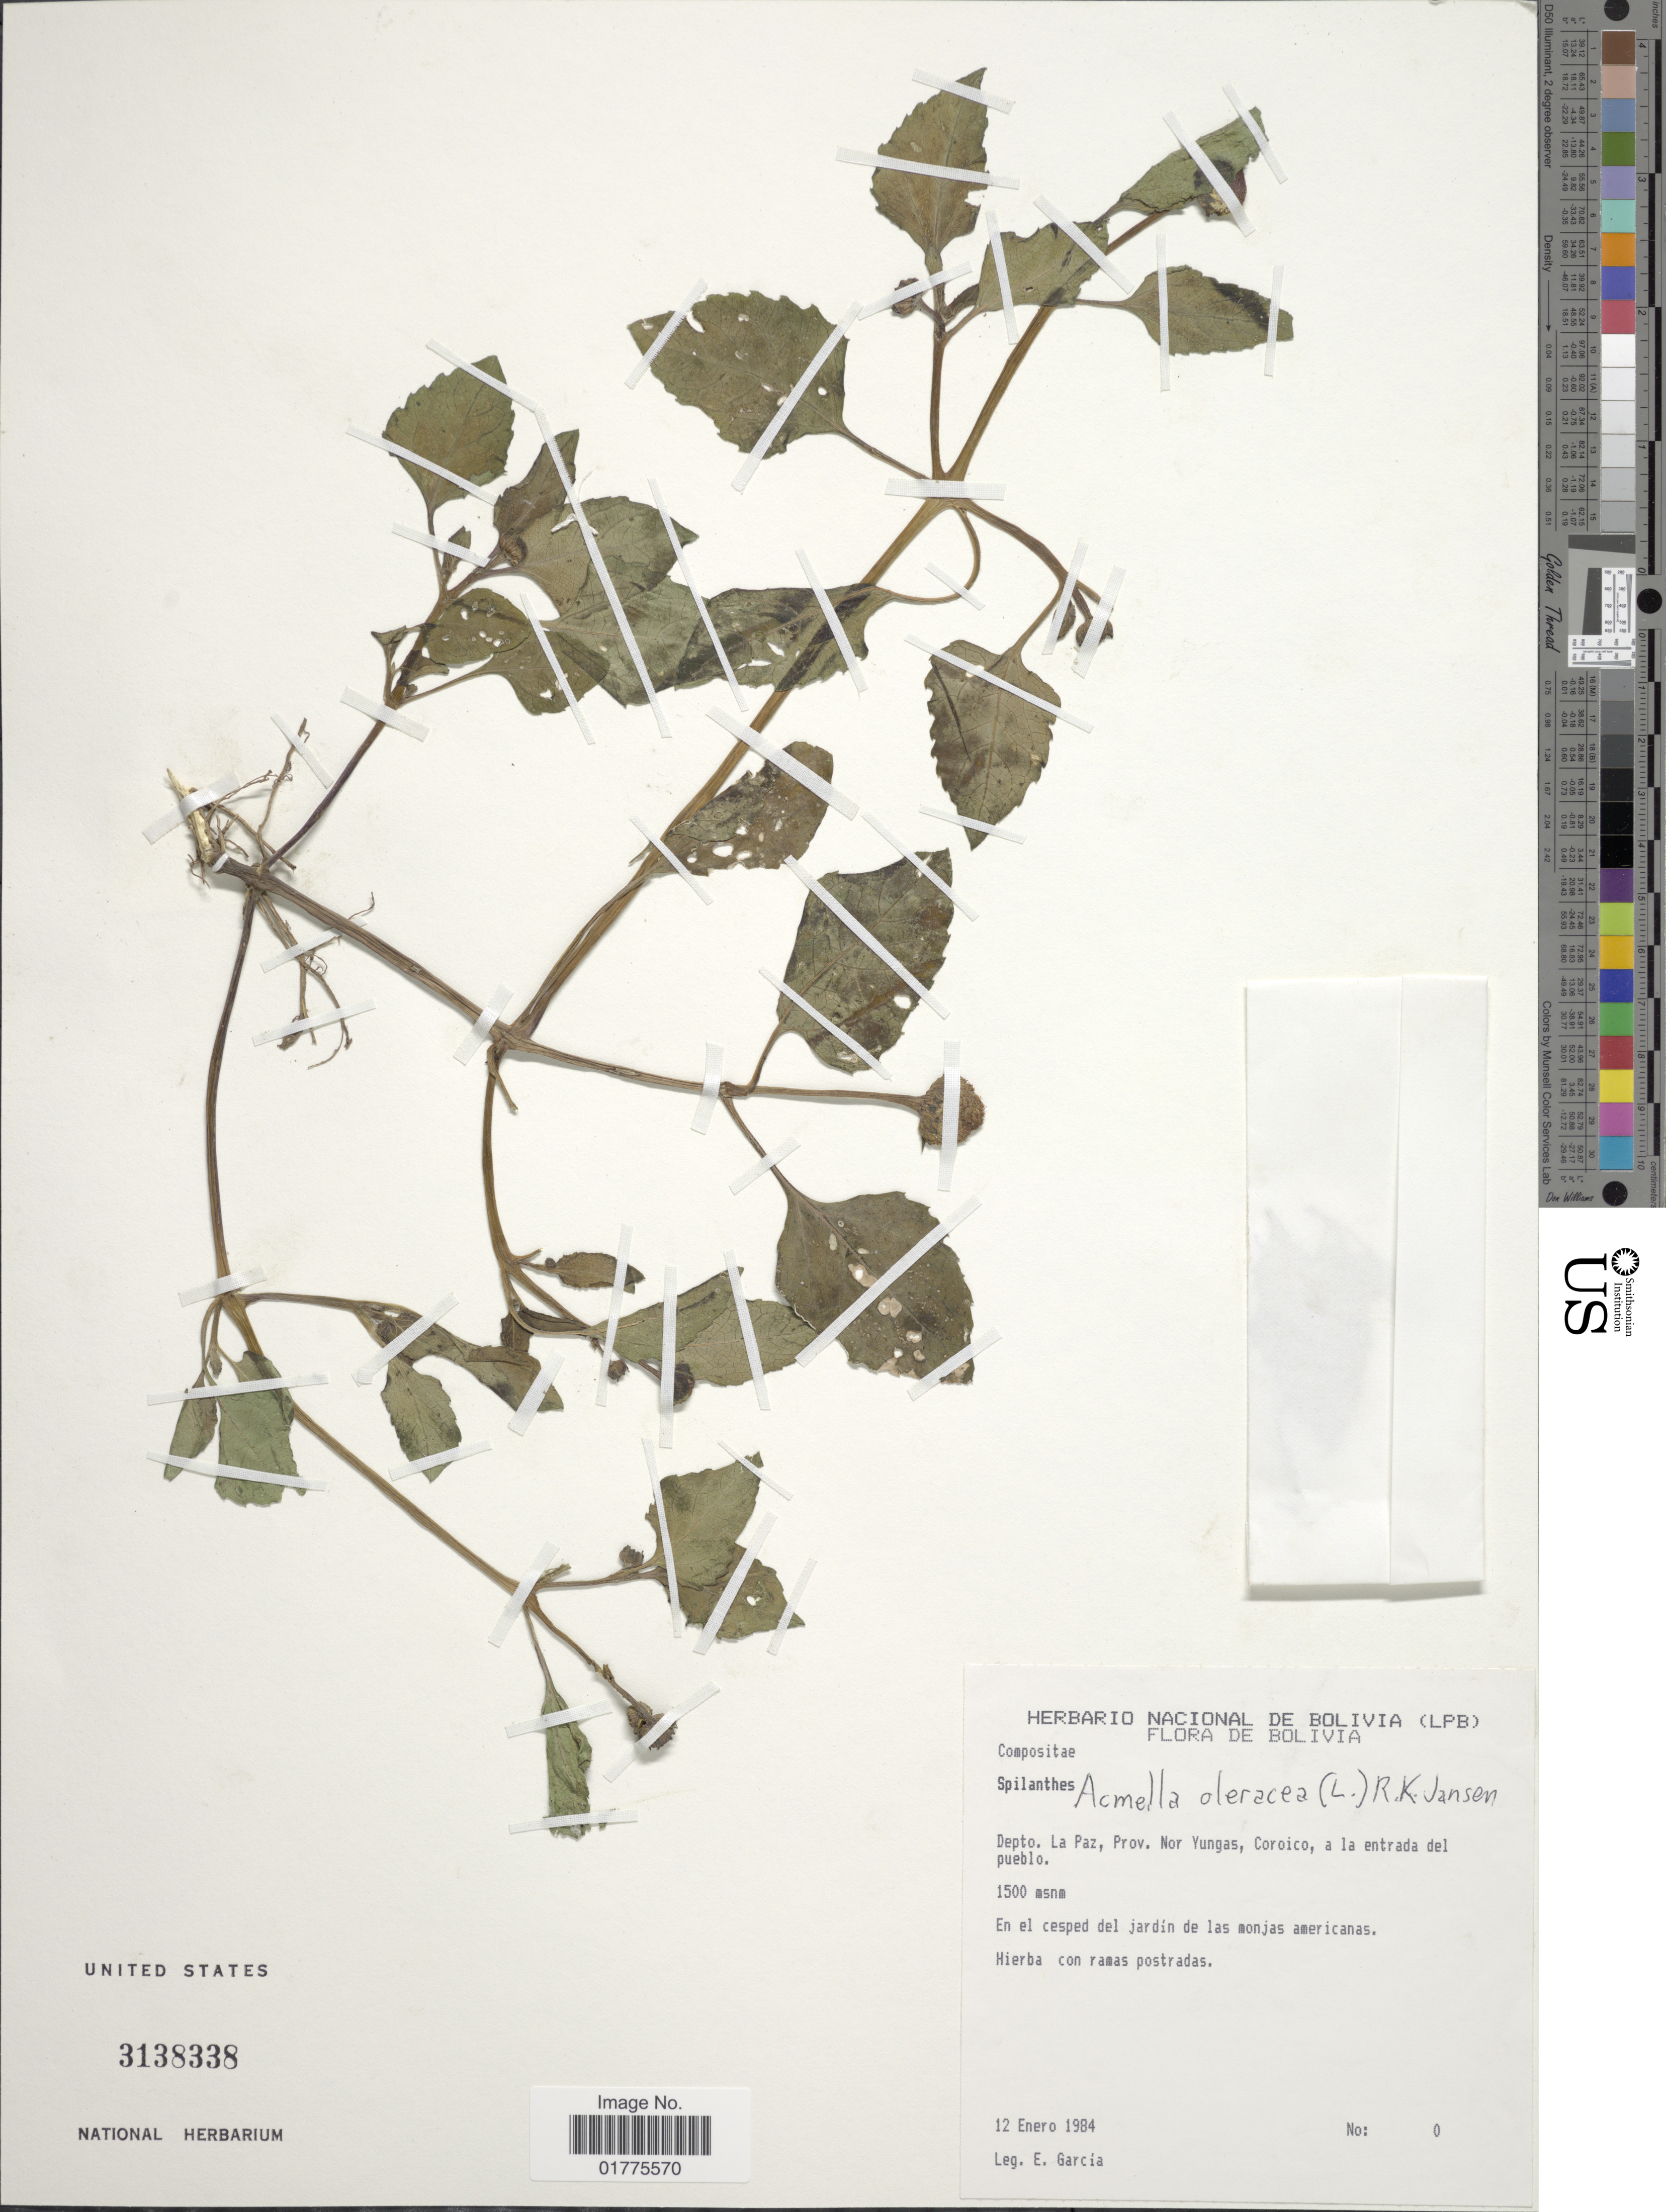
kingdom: Plantae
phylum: Tracheophyta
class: Magnoliopsida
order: Asterales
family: Asteraceae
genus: Acmella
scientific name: Acmella oleracea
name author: (L.) R.K. Jansen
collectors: E. Garcia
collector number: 0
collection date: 1984-01-12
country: Bolivia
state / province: La Paz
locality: Prov. Nor Yungas, Coroico, a la entrada del pueblo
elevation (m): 1500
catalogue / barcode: US 3138338